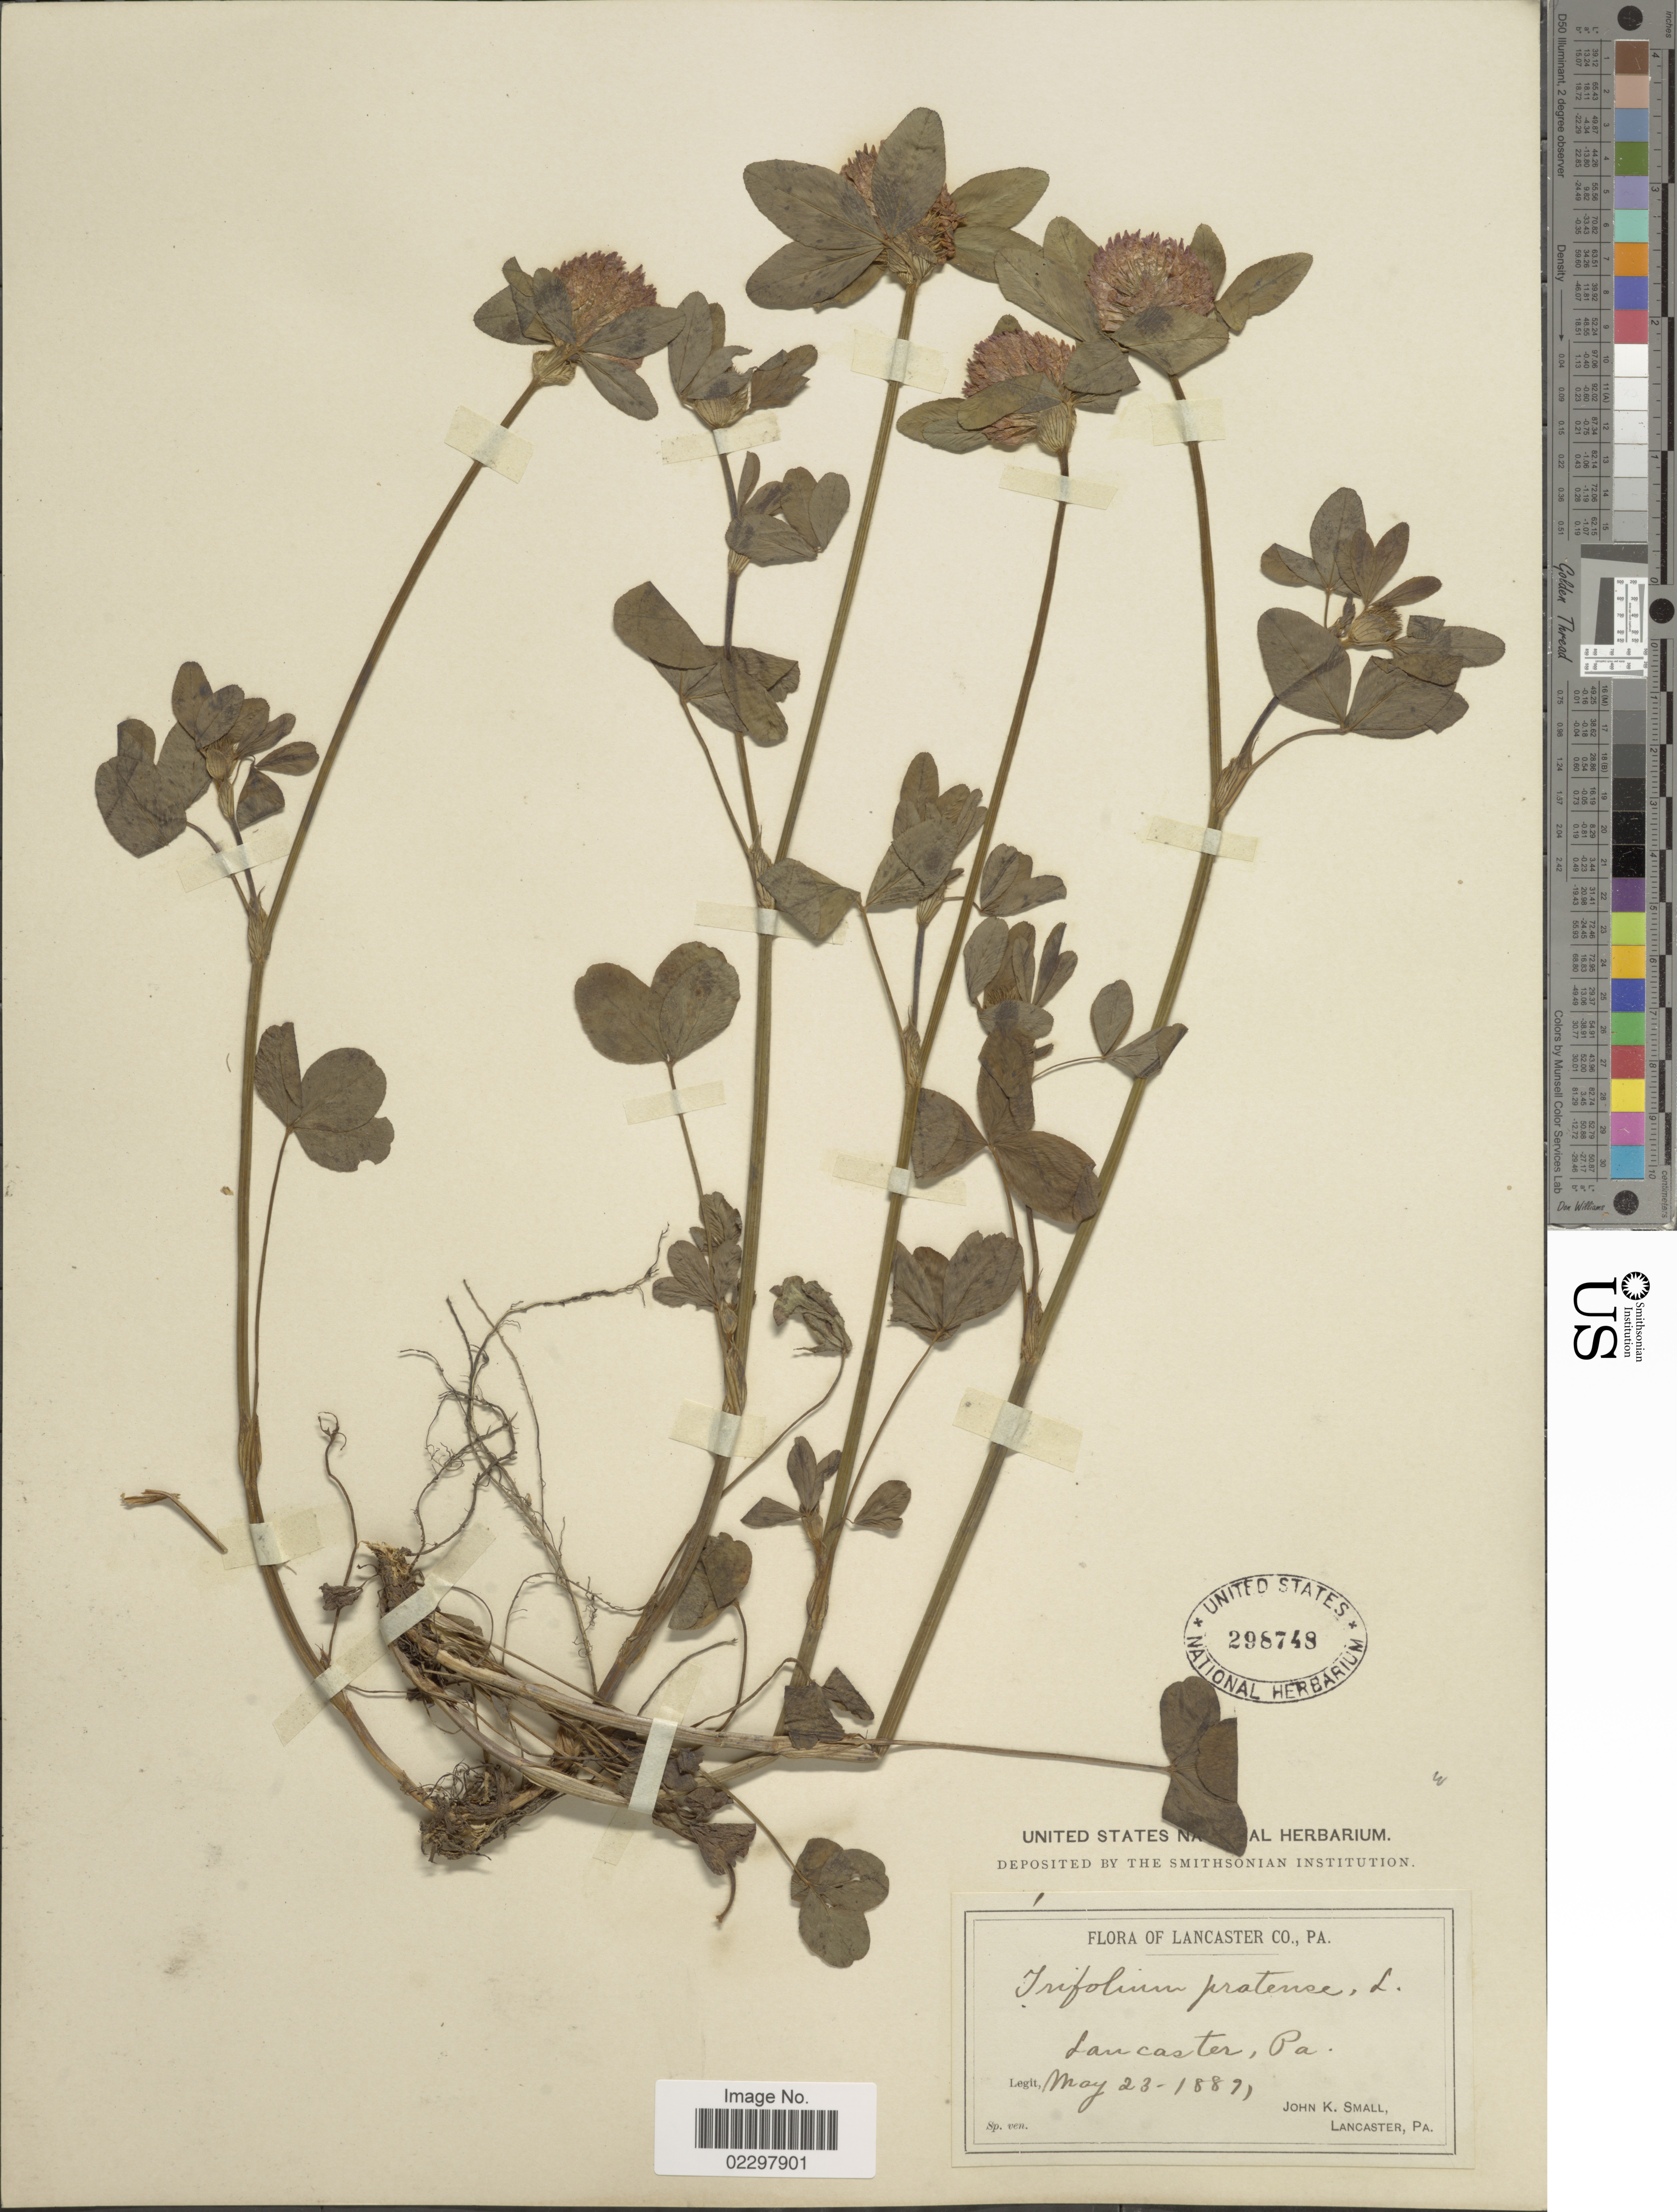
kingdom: Plantae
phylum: Tracheophyta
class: Magnoliopsida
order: Fabales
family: Fabaceae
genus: Trifolium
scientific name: Trifolium pratense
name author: L.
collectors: J. K. Small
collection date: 1887-05-23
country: United States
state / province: Pennsylvania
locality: Lancaster.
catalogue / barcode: US 298748